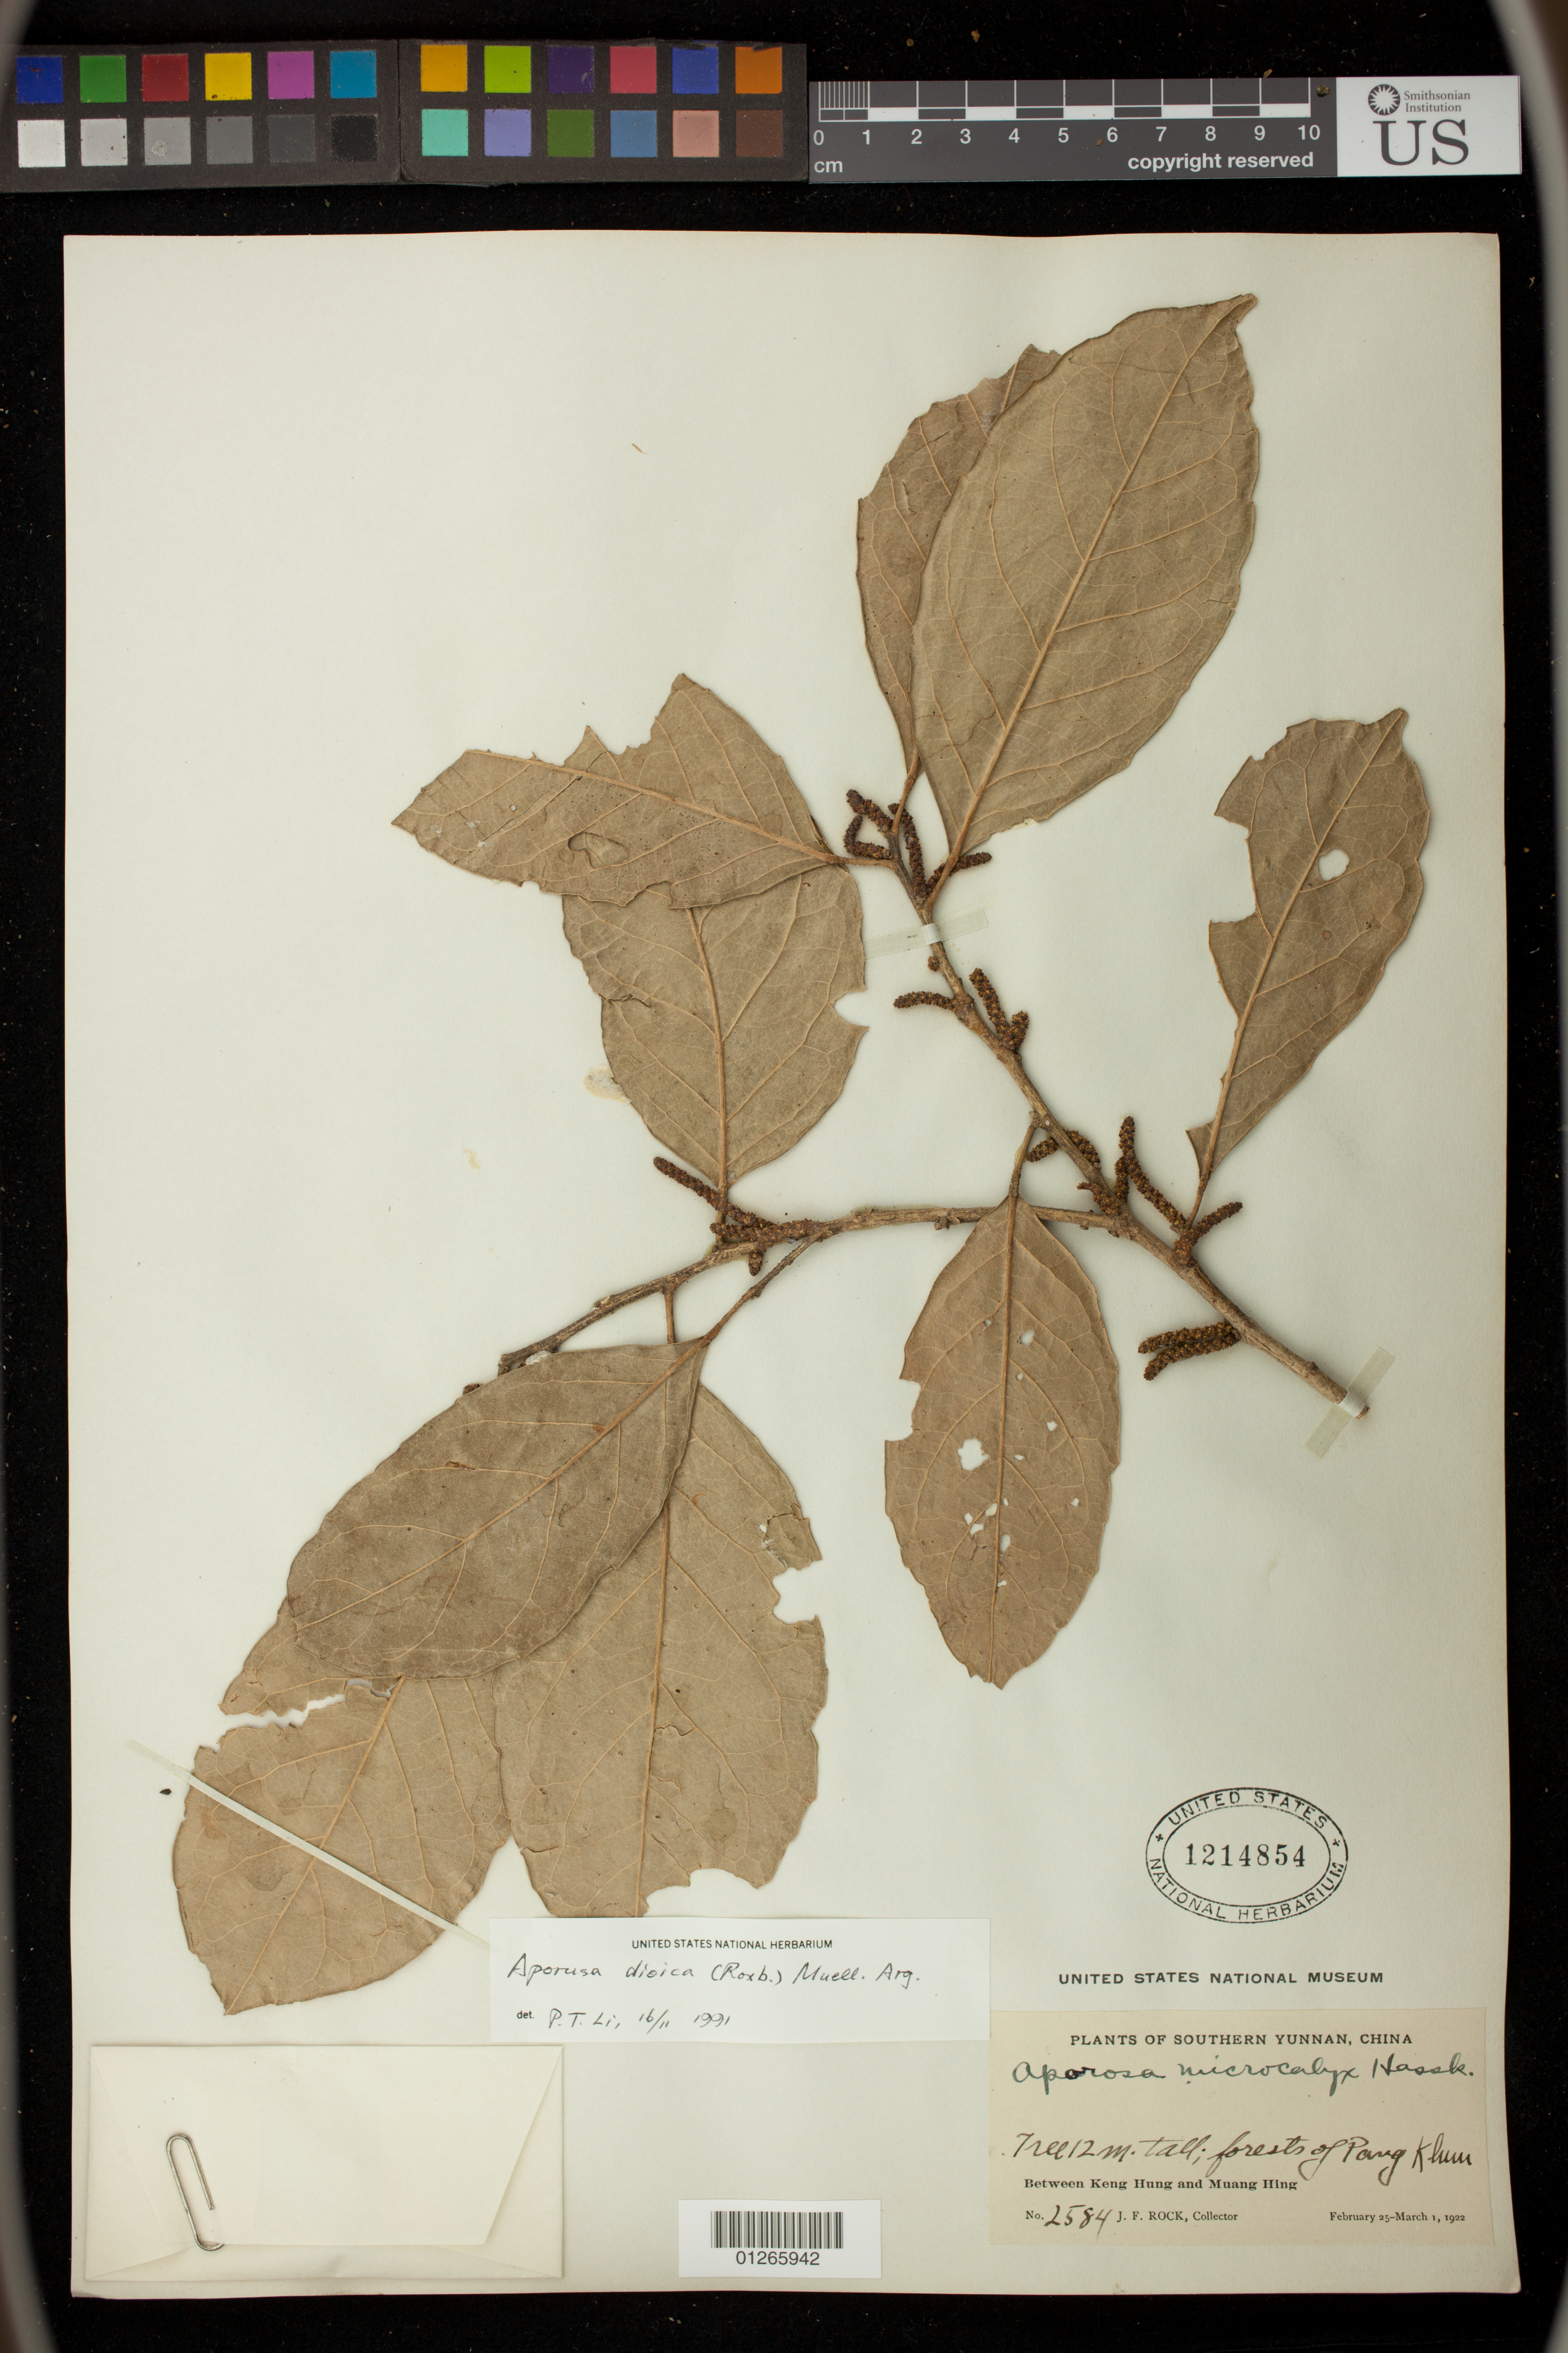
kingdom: Plantae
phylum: Tracheophyta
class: Magnoliopsida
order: Malpighiales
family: Phyllanthaceae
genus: Aporosa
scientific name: Aporosa octandra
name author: (Buch.-Ham. & D. Don) Vickery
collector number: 2584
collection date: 1922-02-25/1922-03-01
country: China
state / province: Yunnan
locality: Southern Yunnan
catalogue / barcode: US 1214854